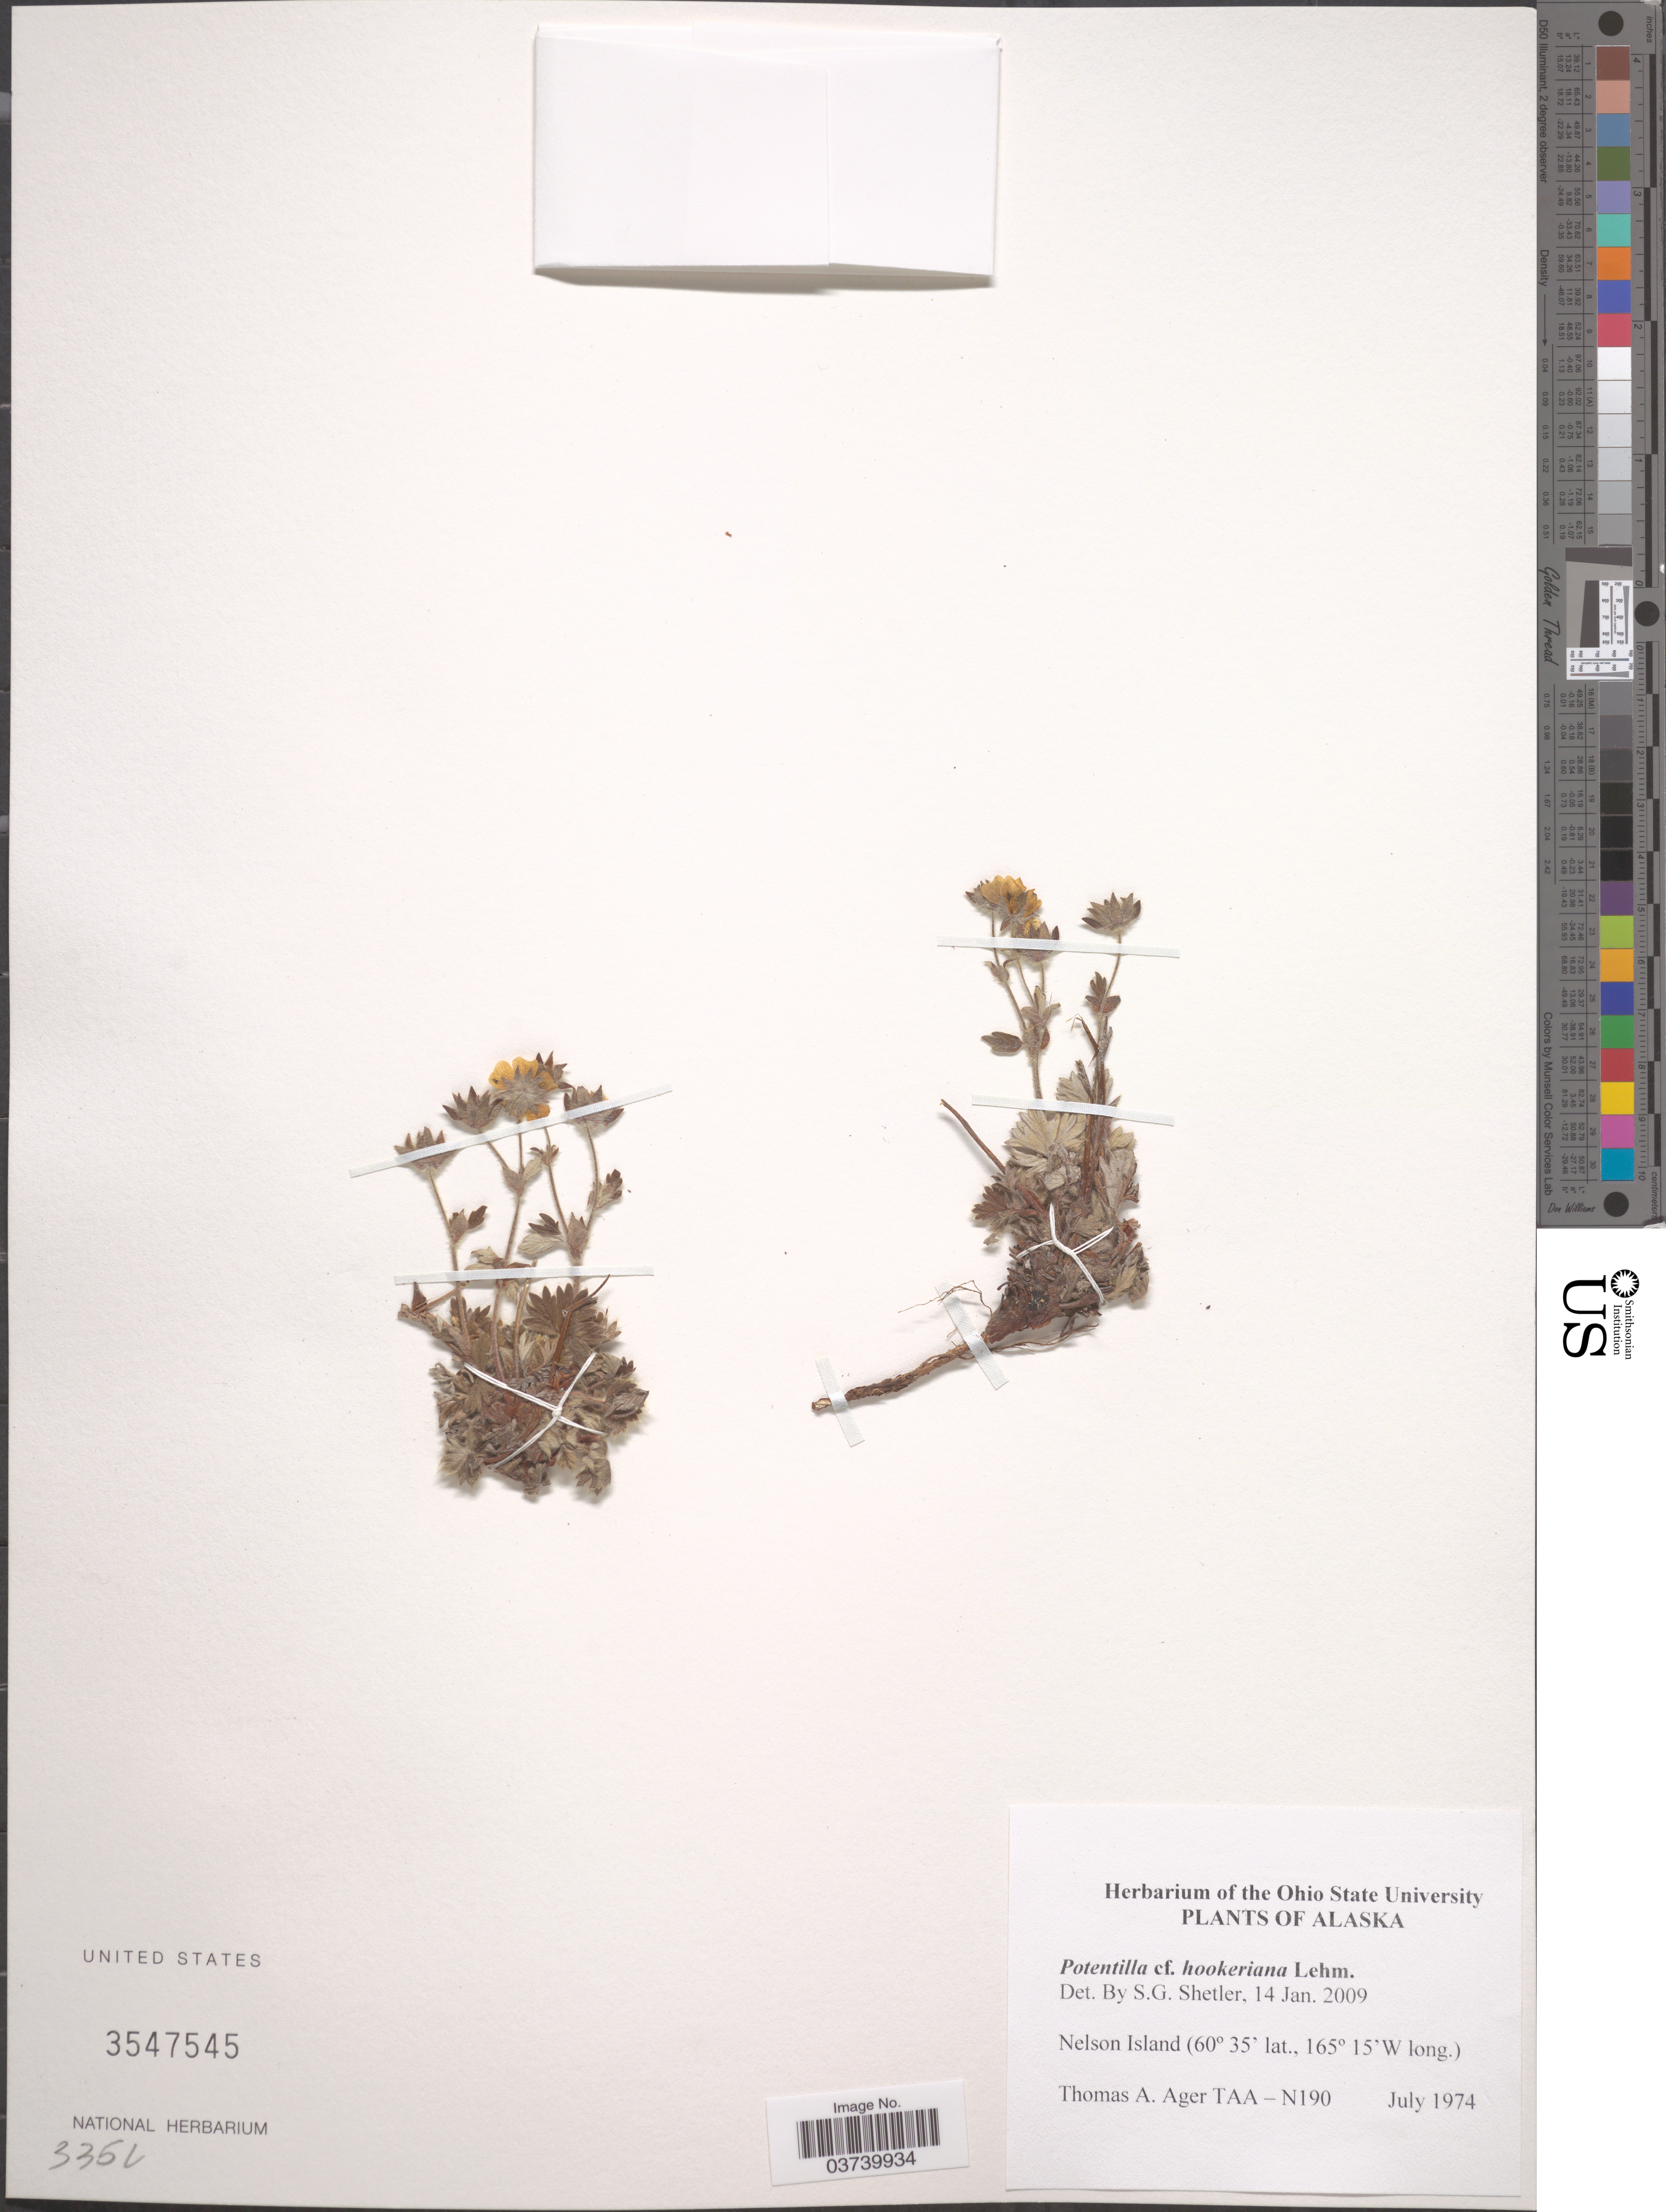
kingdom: Plantae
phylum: Tracheophyta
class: Magnoliopsida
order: Rosales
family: Rosaceae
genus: Potentilla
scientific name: Potentilla hookeriana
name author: F. Lehm.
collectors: T. A. Ager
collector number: TAA-N190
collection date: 1974-07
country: United States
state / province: Alaska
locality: Nelson Island.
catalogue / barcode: US 3547545